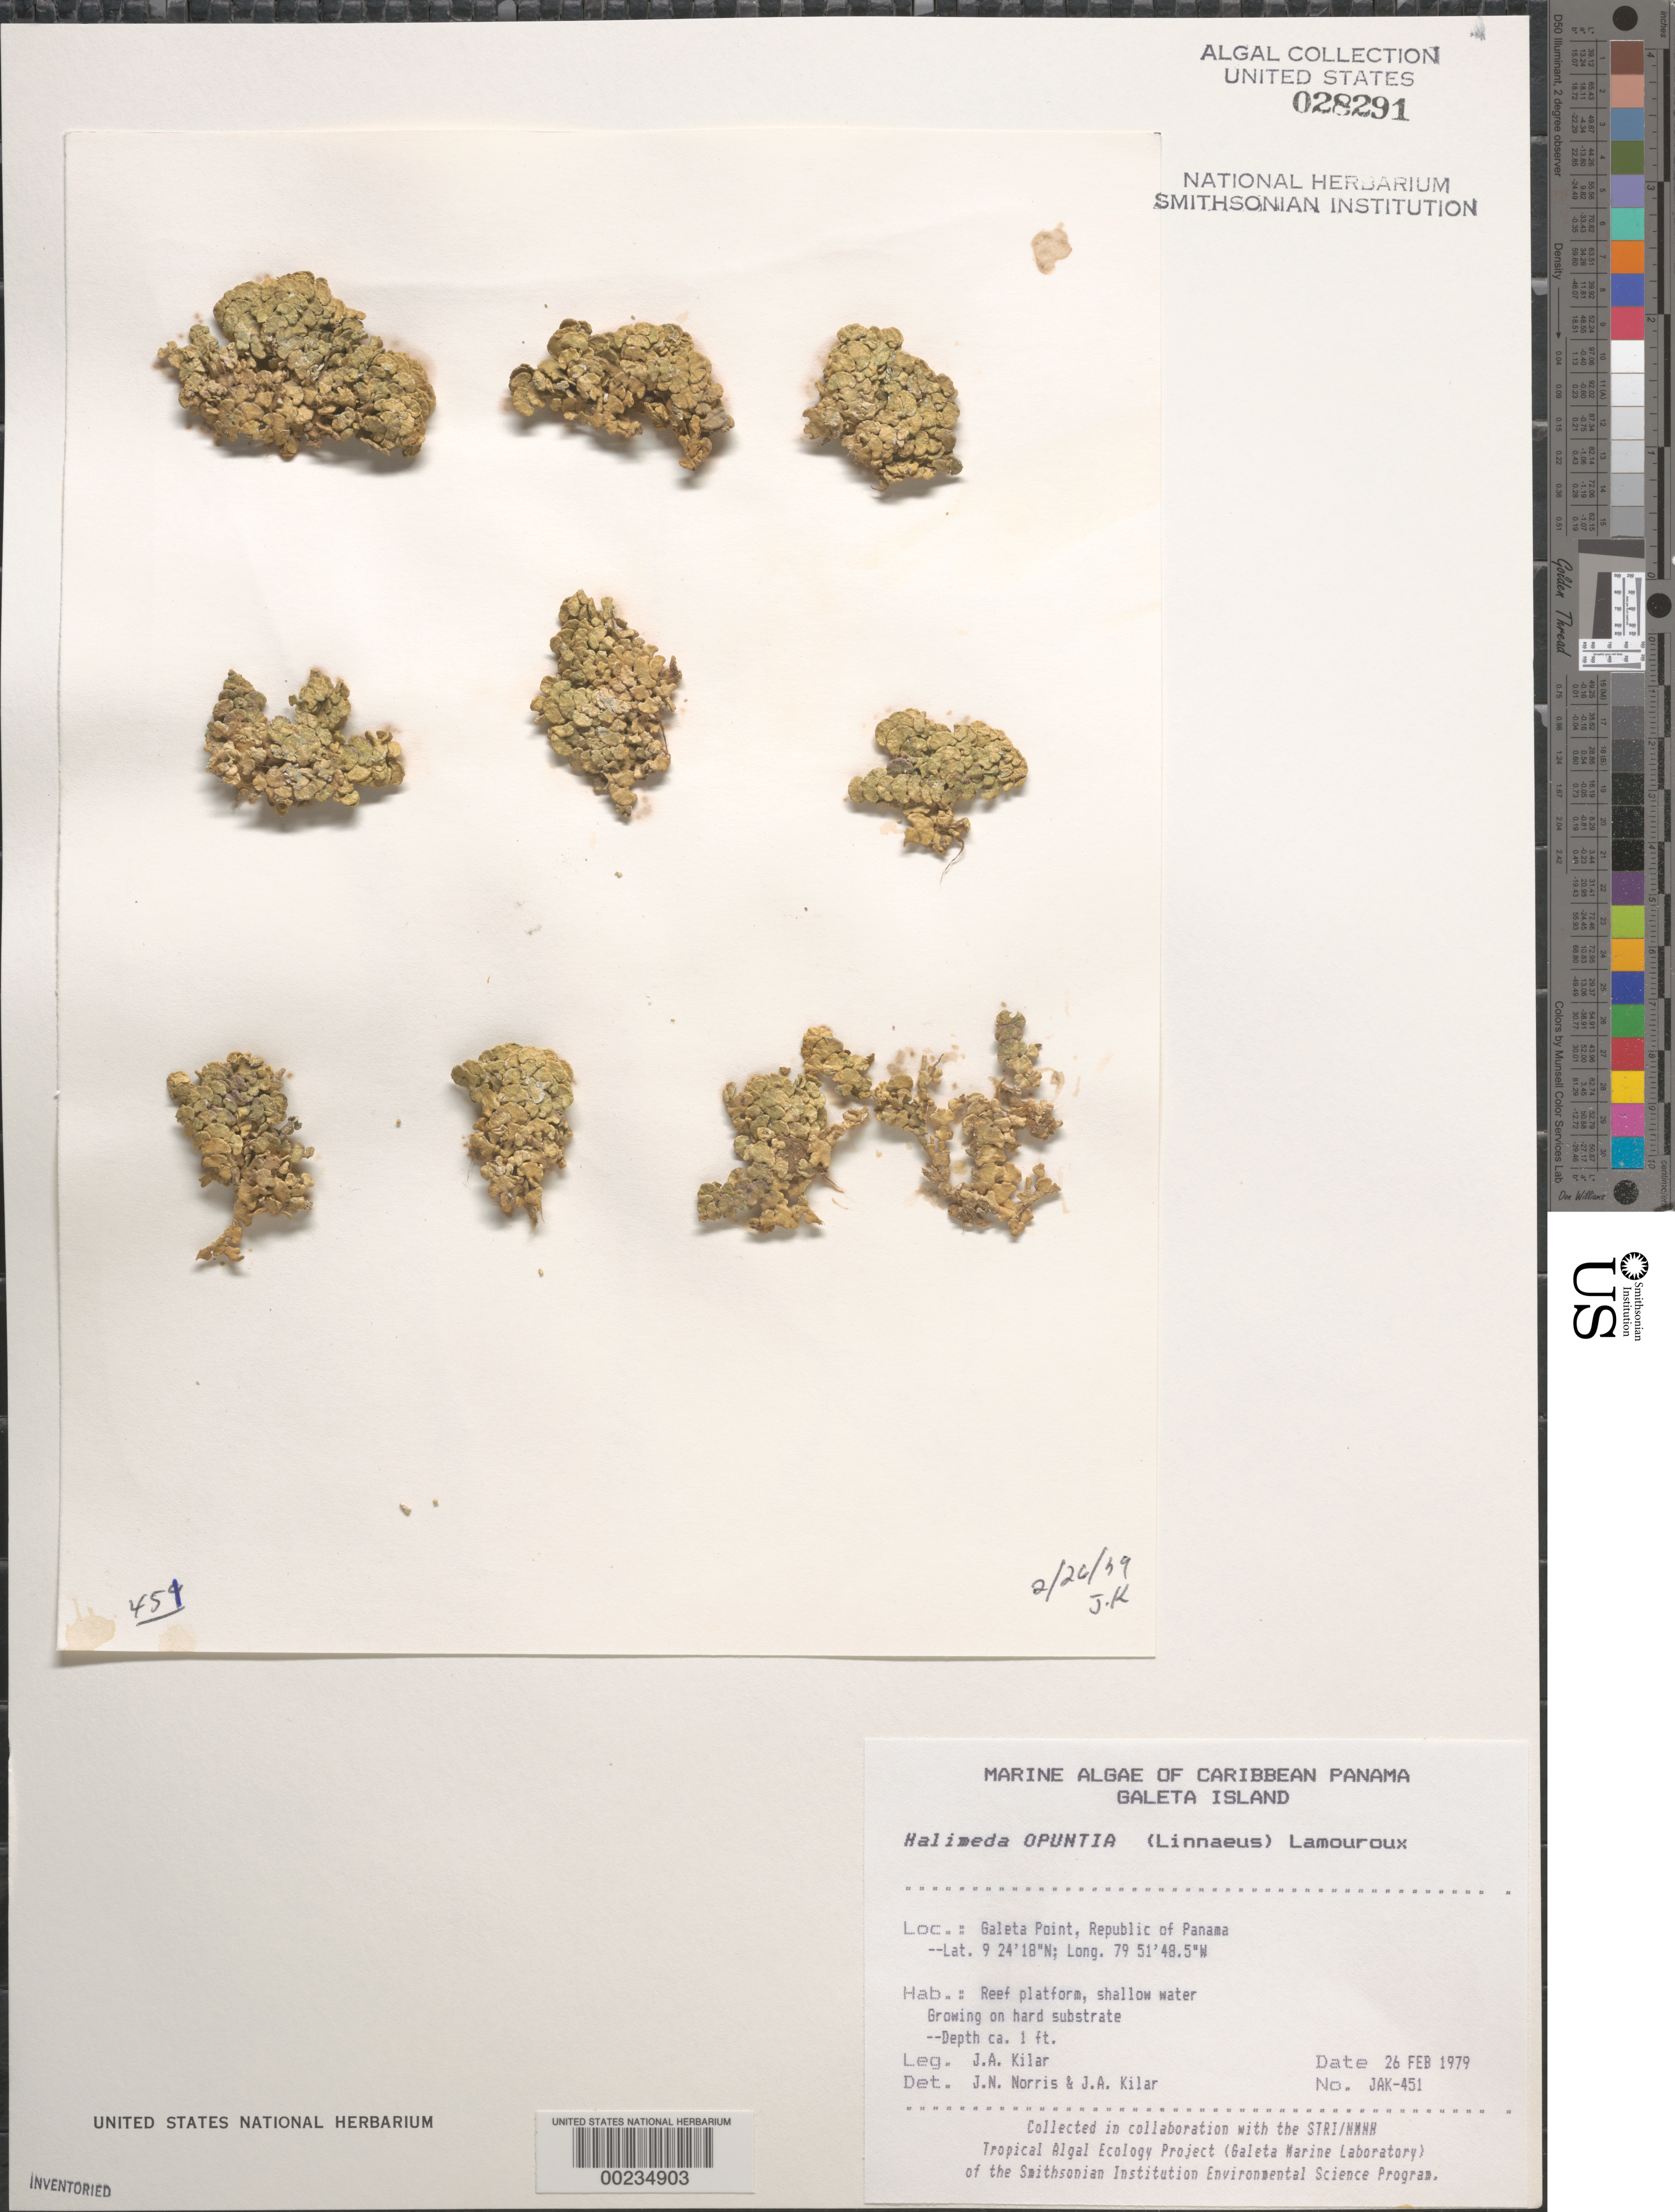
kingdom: Plantae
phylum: Chlorophyta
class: Ulvophyceae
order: Bryopsidales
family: Halimedaceae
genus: Halimeda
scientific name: Halimeda opuntia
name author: (L.) J.V.Lamouroux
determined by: Norris, J. N.; Kilar, J. A.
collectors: J. A. Kilar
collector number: JAK-451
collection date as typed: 26 Feb 1979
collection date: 1979-02-26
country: Panama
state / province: Colón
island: Galeta Island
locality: Galeta Point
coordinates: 9 24' 18" N, 79 51' 48.5" W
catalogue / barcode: US 28291